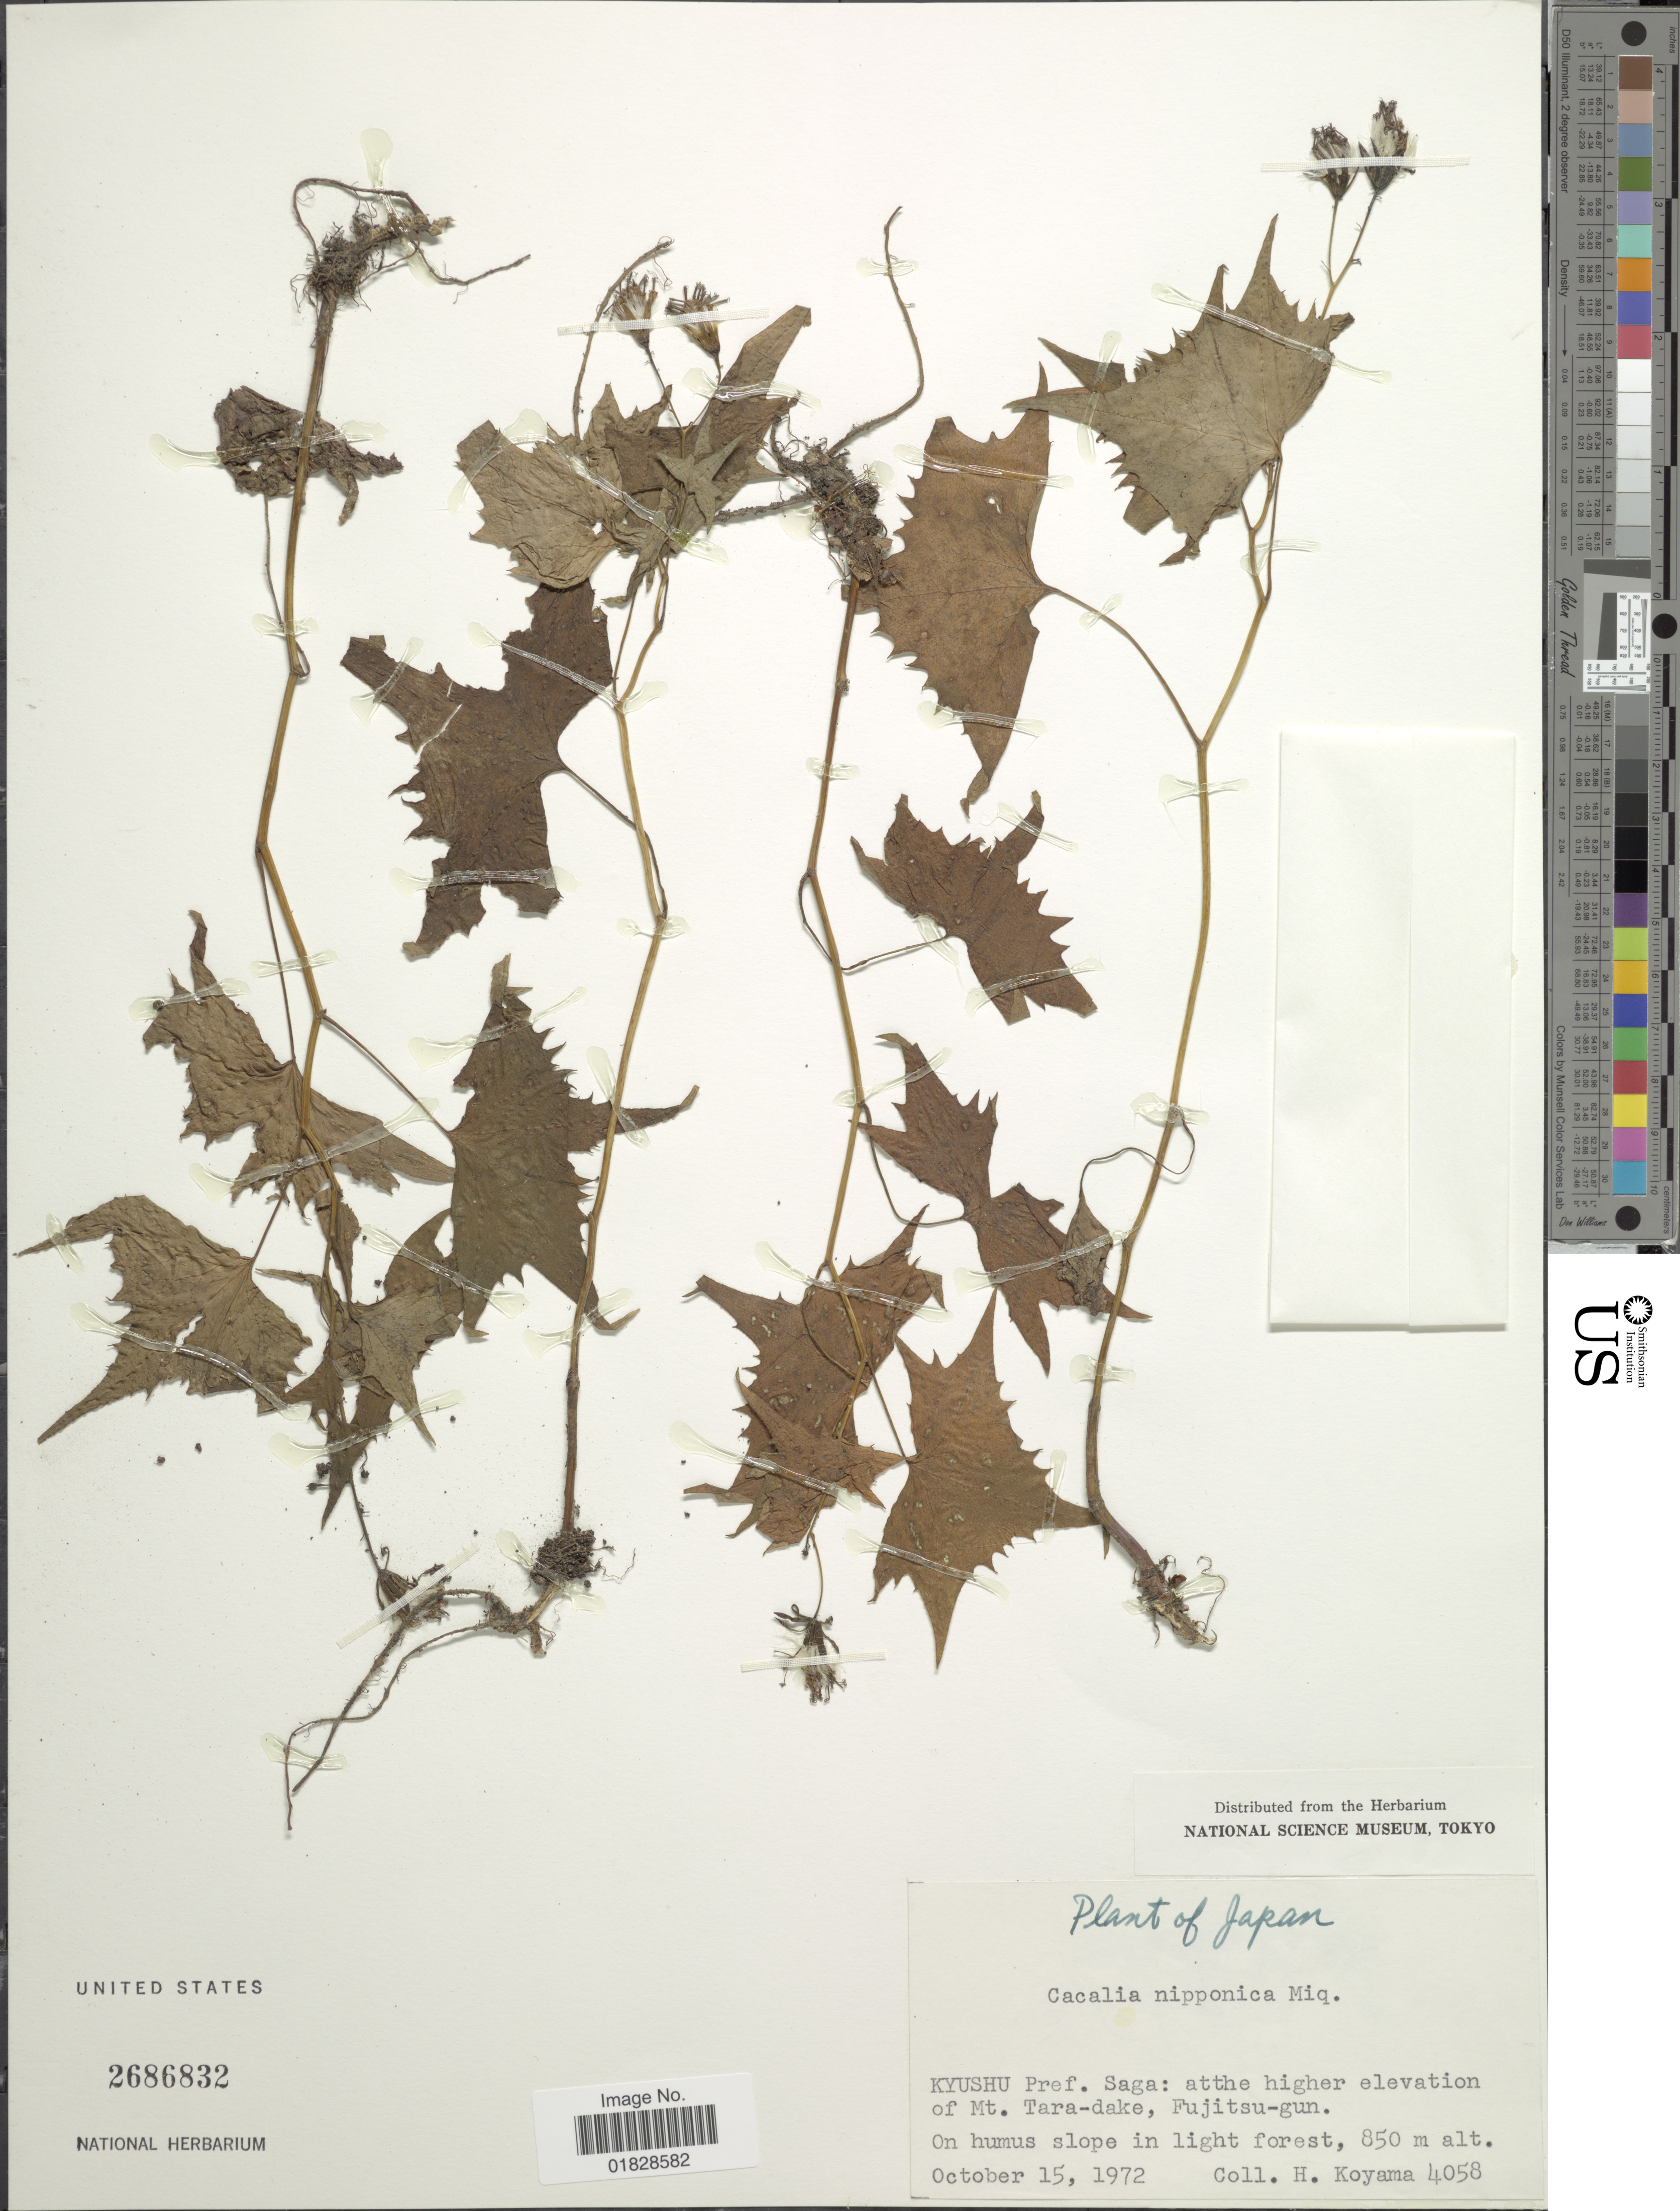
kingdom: Plantae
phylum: Tracheophyta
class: Magnoliopsida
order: Asterales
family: Asteraceae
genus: Parasenecio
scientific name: Parasenecio nipponicus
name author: (Miq.) H. Koyama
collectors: H. Koyama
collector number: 4058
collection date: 1972-10-15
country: Japan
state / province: Saga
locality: Kyushu Pref. Saga: atthe higher elevation of Mt. Tara-dake, Fujitsu-gun.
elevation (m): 850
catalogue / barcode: US 2686832